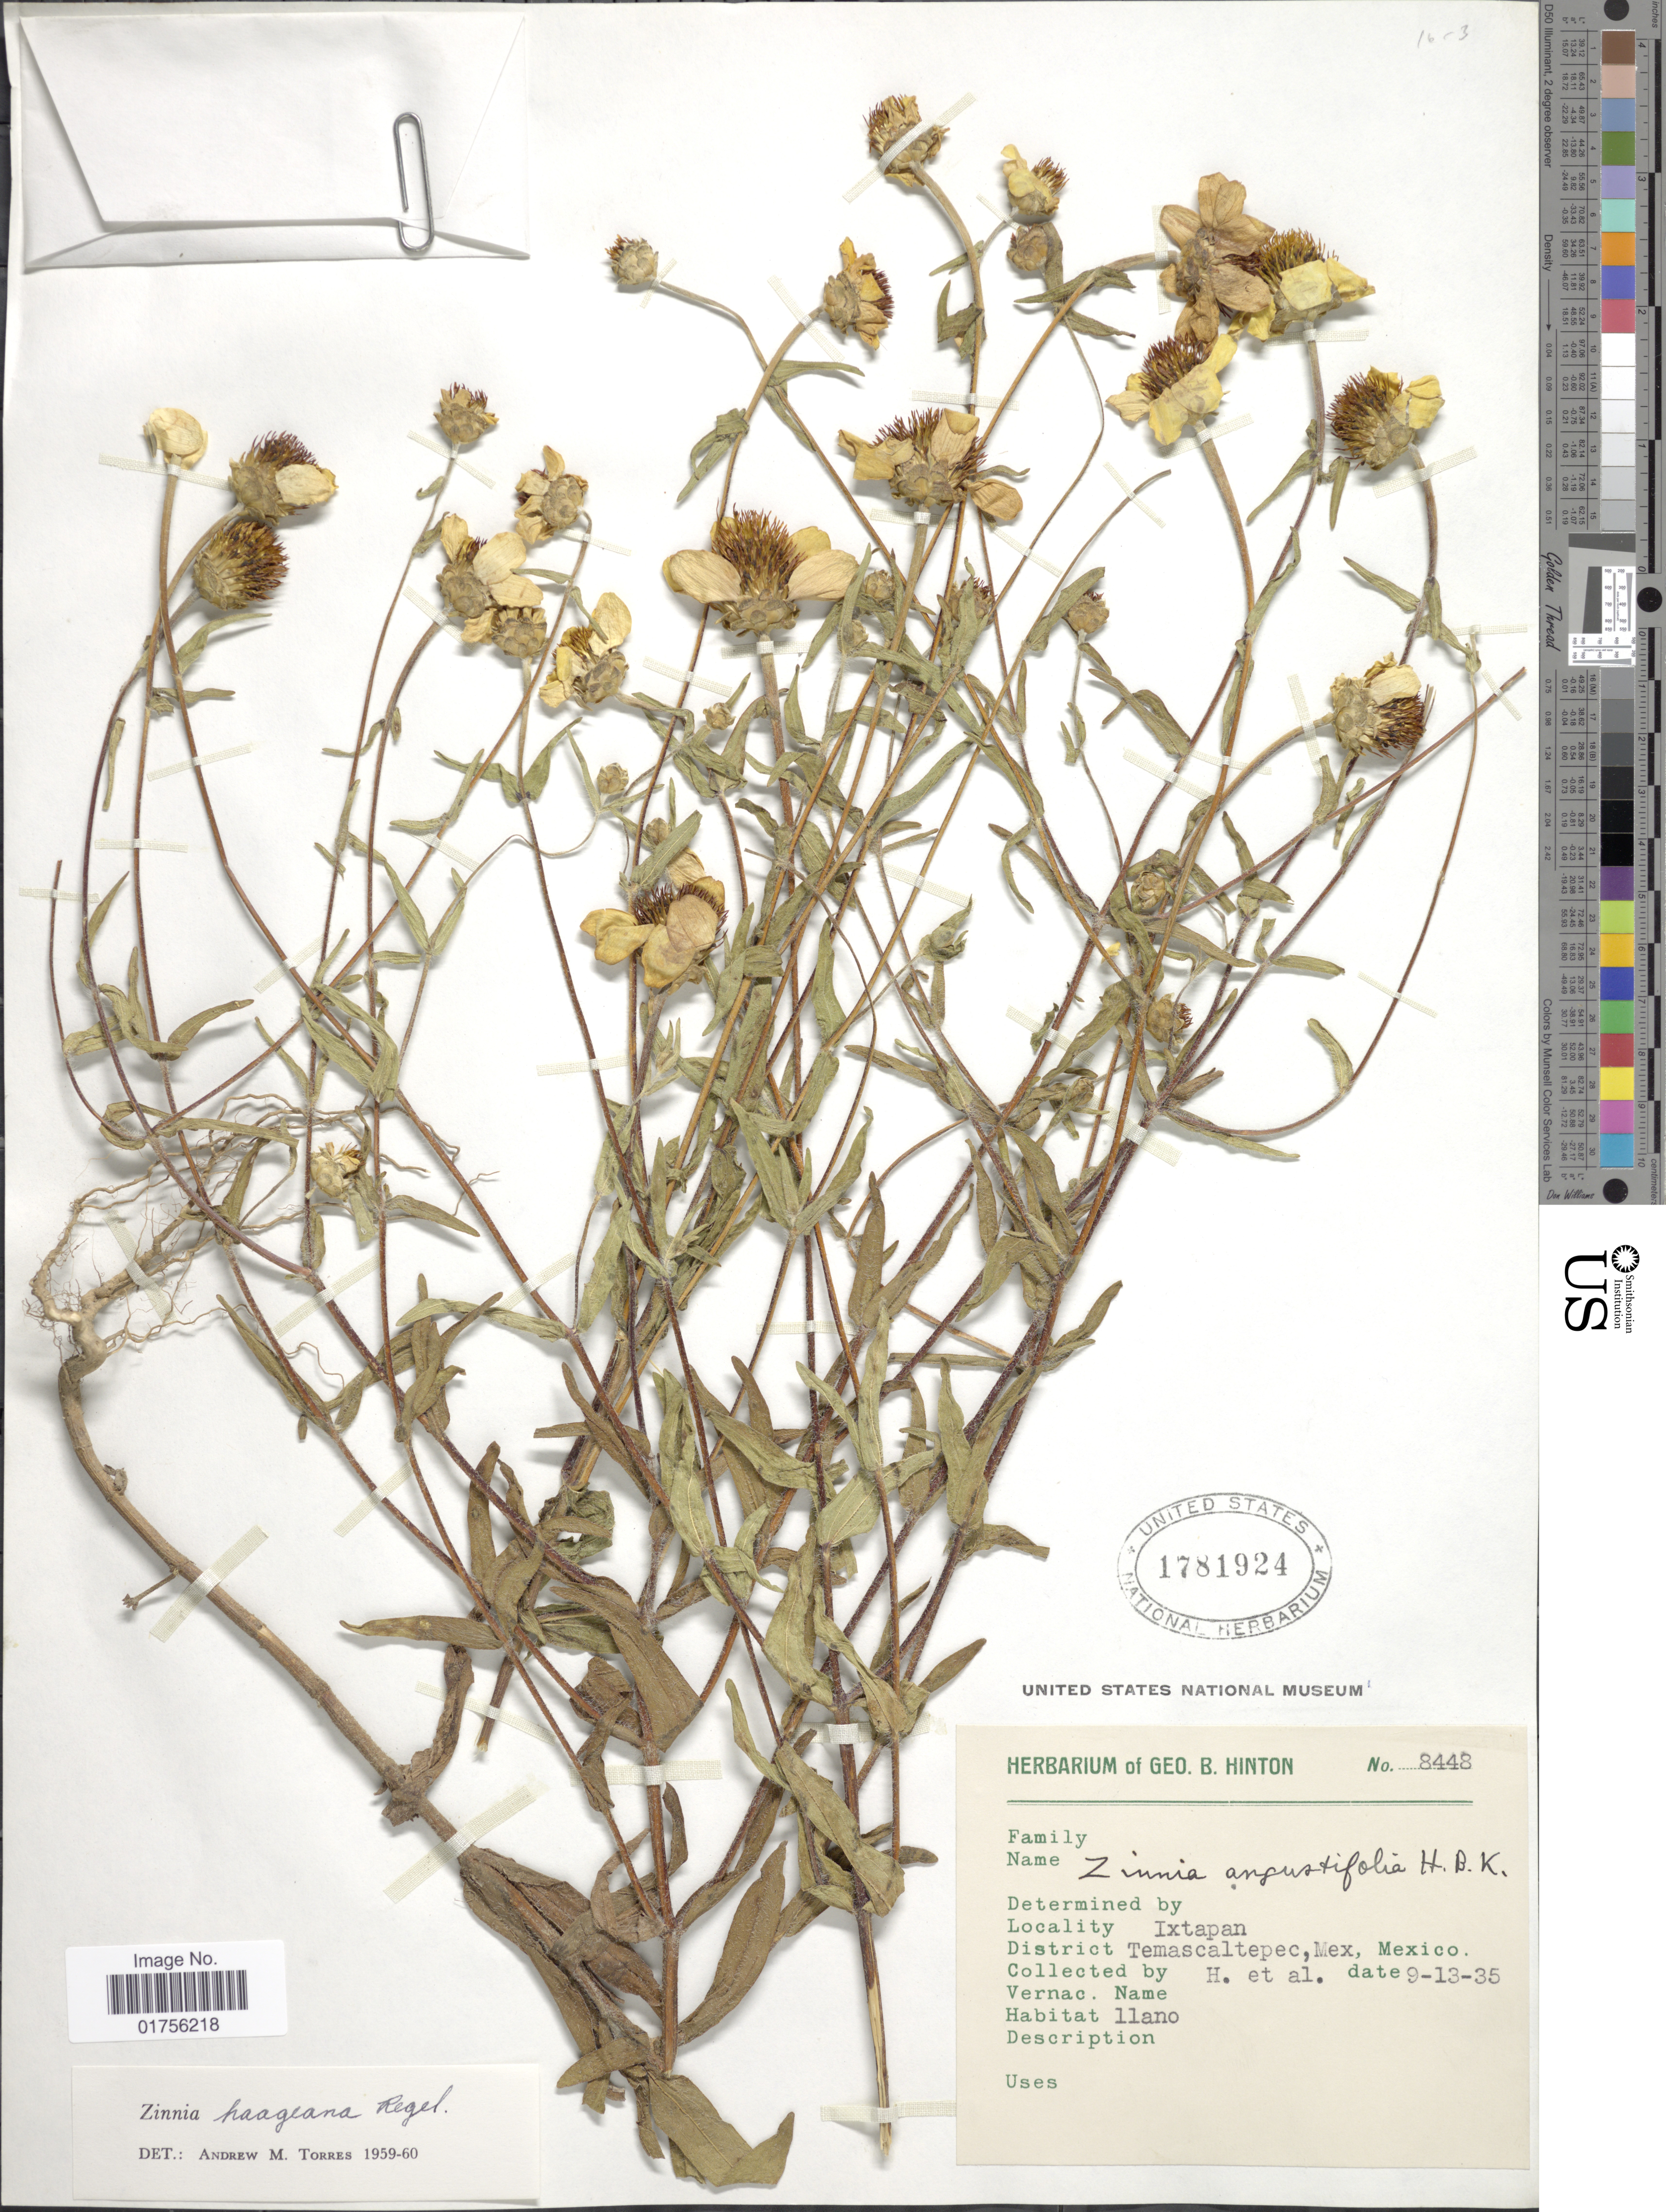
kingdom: Plantae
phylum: Tracheophyta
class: Magnoliopsida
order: Asterales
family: Asteraceae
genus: Zinnia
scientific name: Zinnia haageana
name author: Regel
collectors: G. B. Hinton & et al.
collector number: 8448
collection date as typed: Transcribed d/m/y: 13/9/35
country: Mexico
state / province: México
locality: Ixtapan, District Temascaltepec, Mex., Mexico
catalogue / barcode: US 1781924